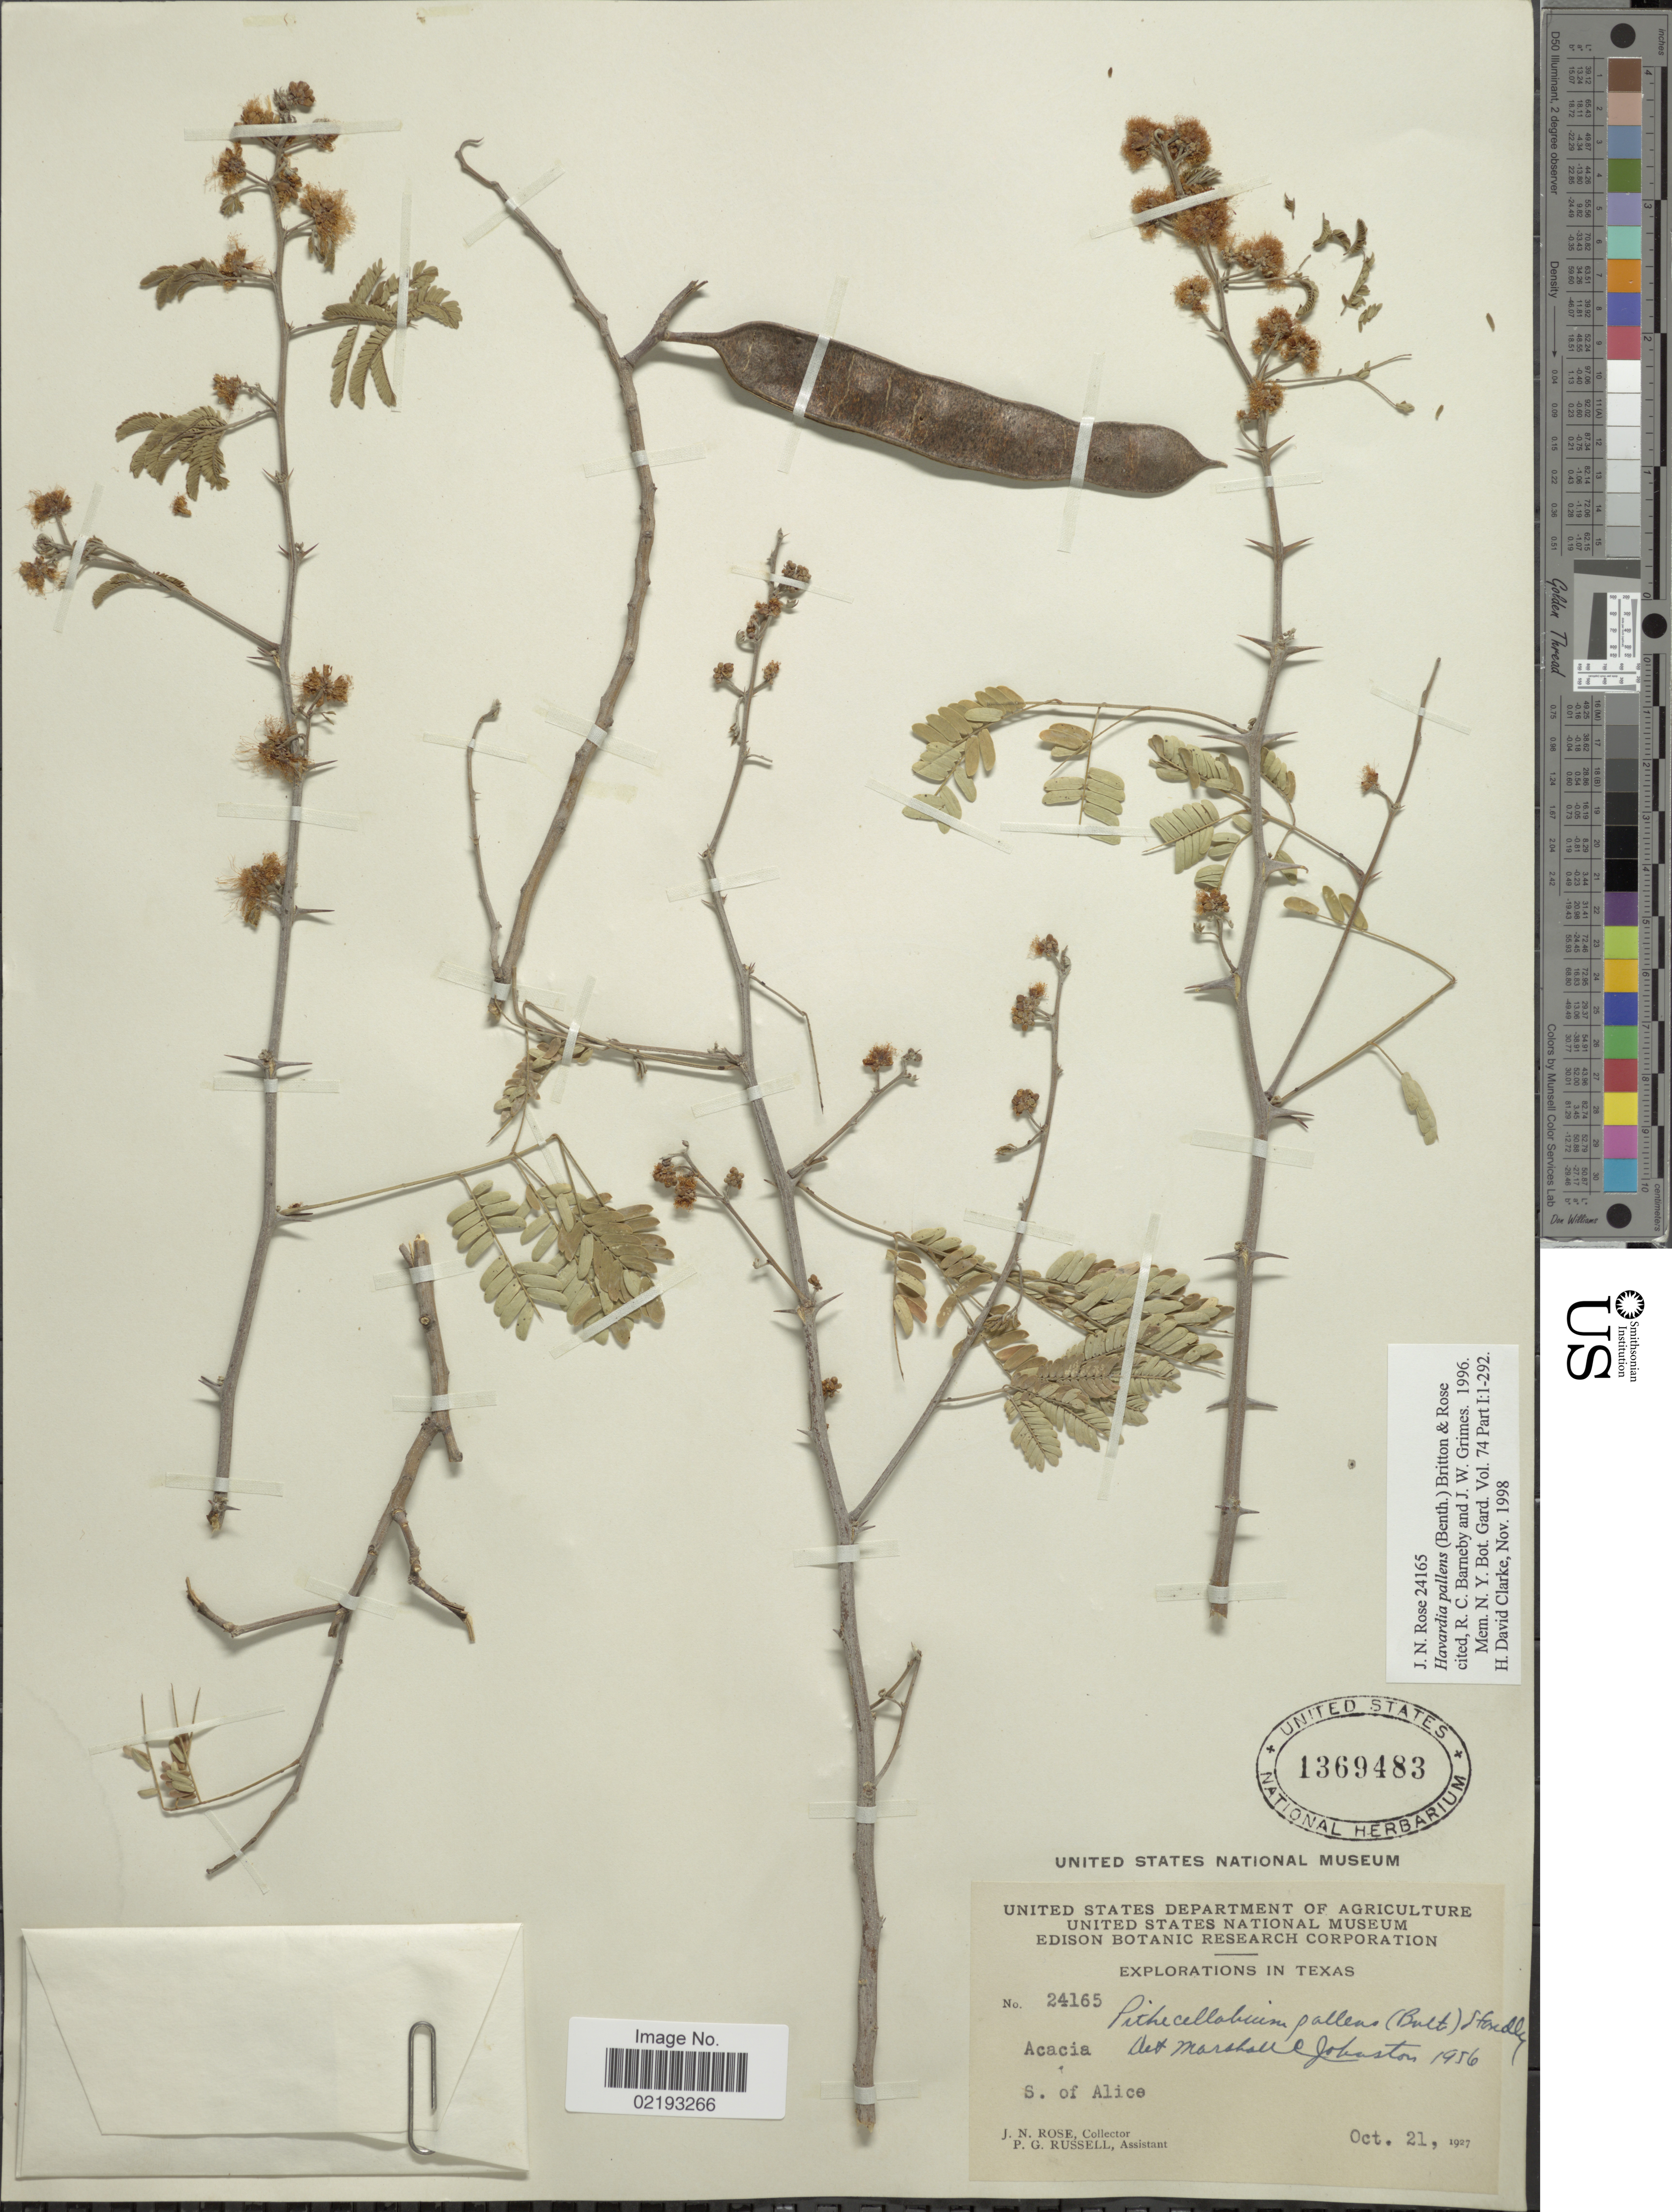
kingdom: Plantae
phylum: Tracheophyta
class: Magnoliopsida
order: Fabales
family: Fabaceae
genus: Havardia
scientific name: Havardia pallens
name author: (Benth.) Britton & Rose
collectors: J. N. Rose & P. G. Russell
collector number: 24165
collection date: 1927-10-21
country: United States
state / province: Texas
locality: S. of Alice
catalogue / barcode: US 1369483